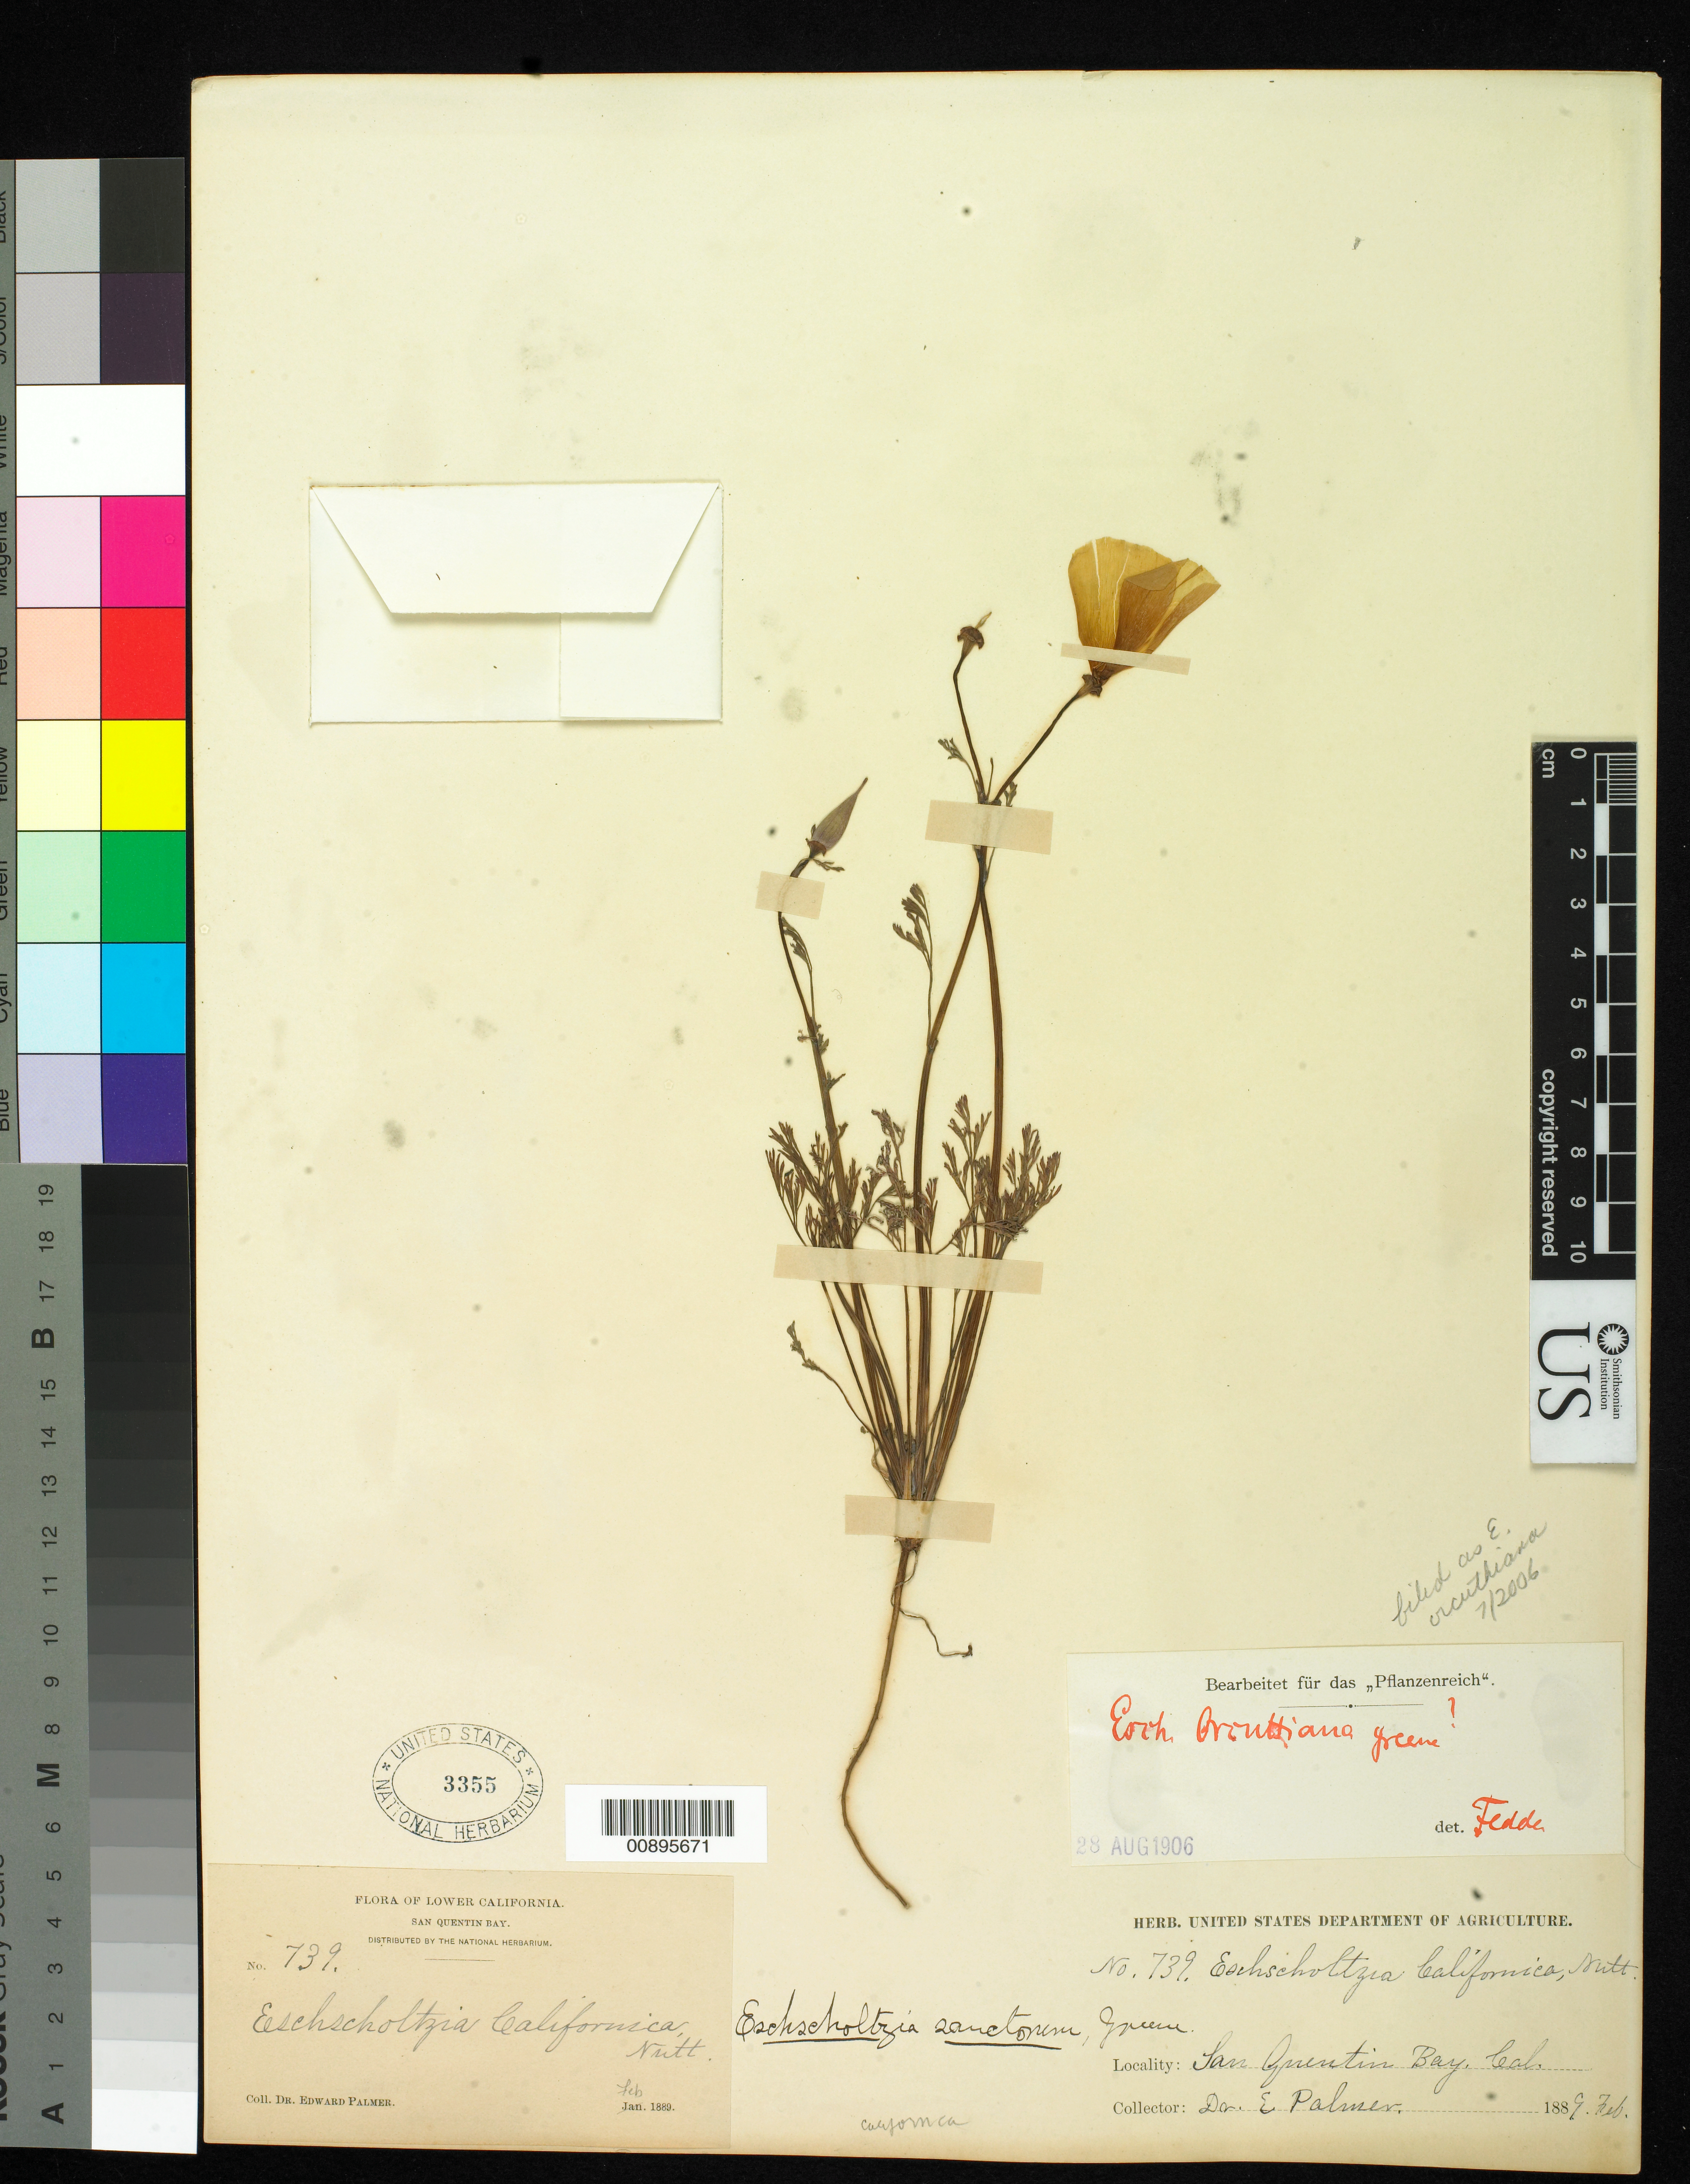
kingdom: Plantae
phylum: Tracheophyta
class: Magnoliopsida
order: Ranunculales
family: Papaveraceae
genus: Eschscholzia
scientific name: Eschscholzia orcuttiana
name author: Greene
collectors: E. Palmer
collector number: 739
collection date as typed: Feb 1889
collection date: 1889-02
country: Mexico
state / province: Baja California Norte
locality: San Quentin Bay, Baja California.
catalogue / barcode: US 3355